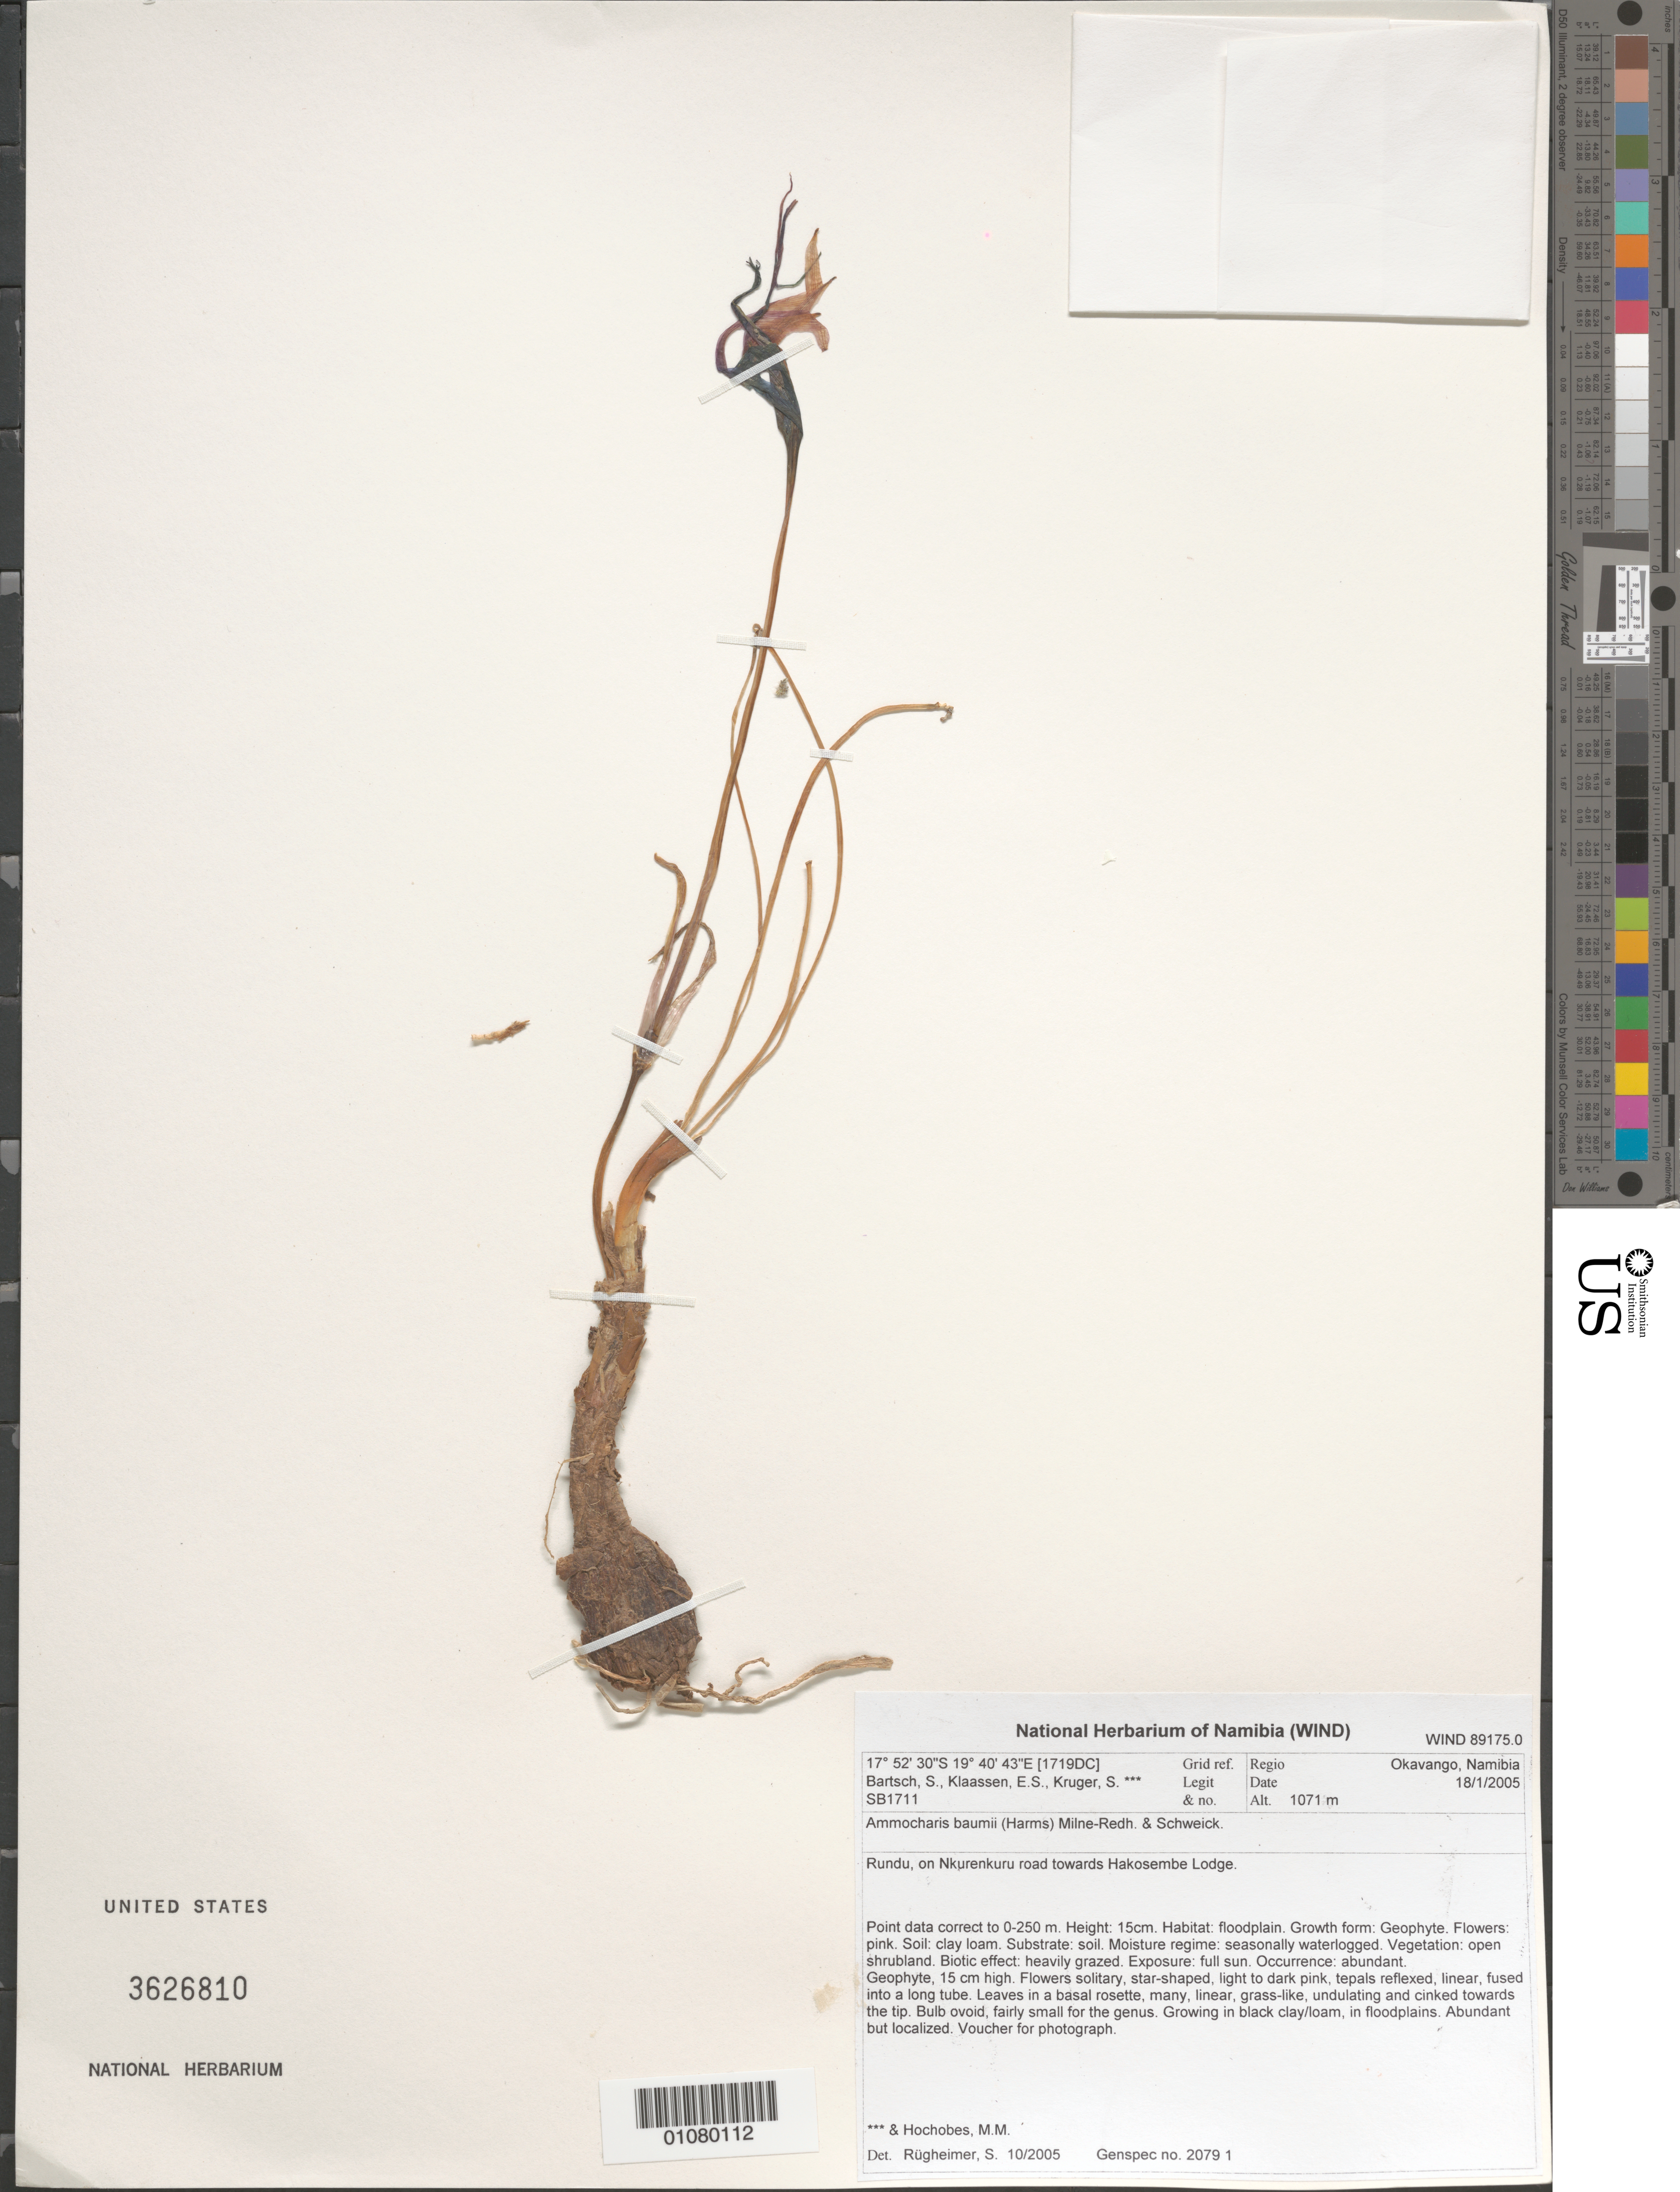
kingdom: Plantae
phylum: Tracheophyta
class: Liliopsida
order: Asparagales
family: Amaryllidaceae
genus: Ammocharis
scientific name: Ammocharis baumii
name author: (Harms) Milne-Redh. & Schweick.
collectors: S. Bartsch, E. S. Klaassen, S. Kruger & M. Hochobes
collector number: SB 1711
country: Namibia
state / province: Kavango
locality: Rundu, on Nkurenkuru Road towards Hakosembe Lodge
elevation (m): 1071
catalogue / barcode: US 3626810